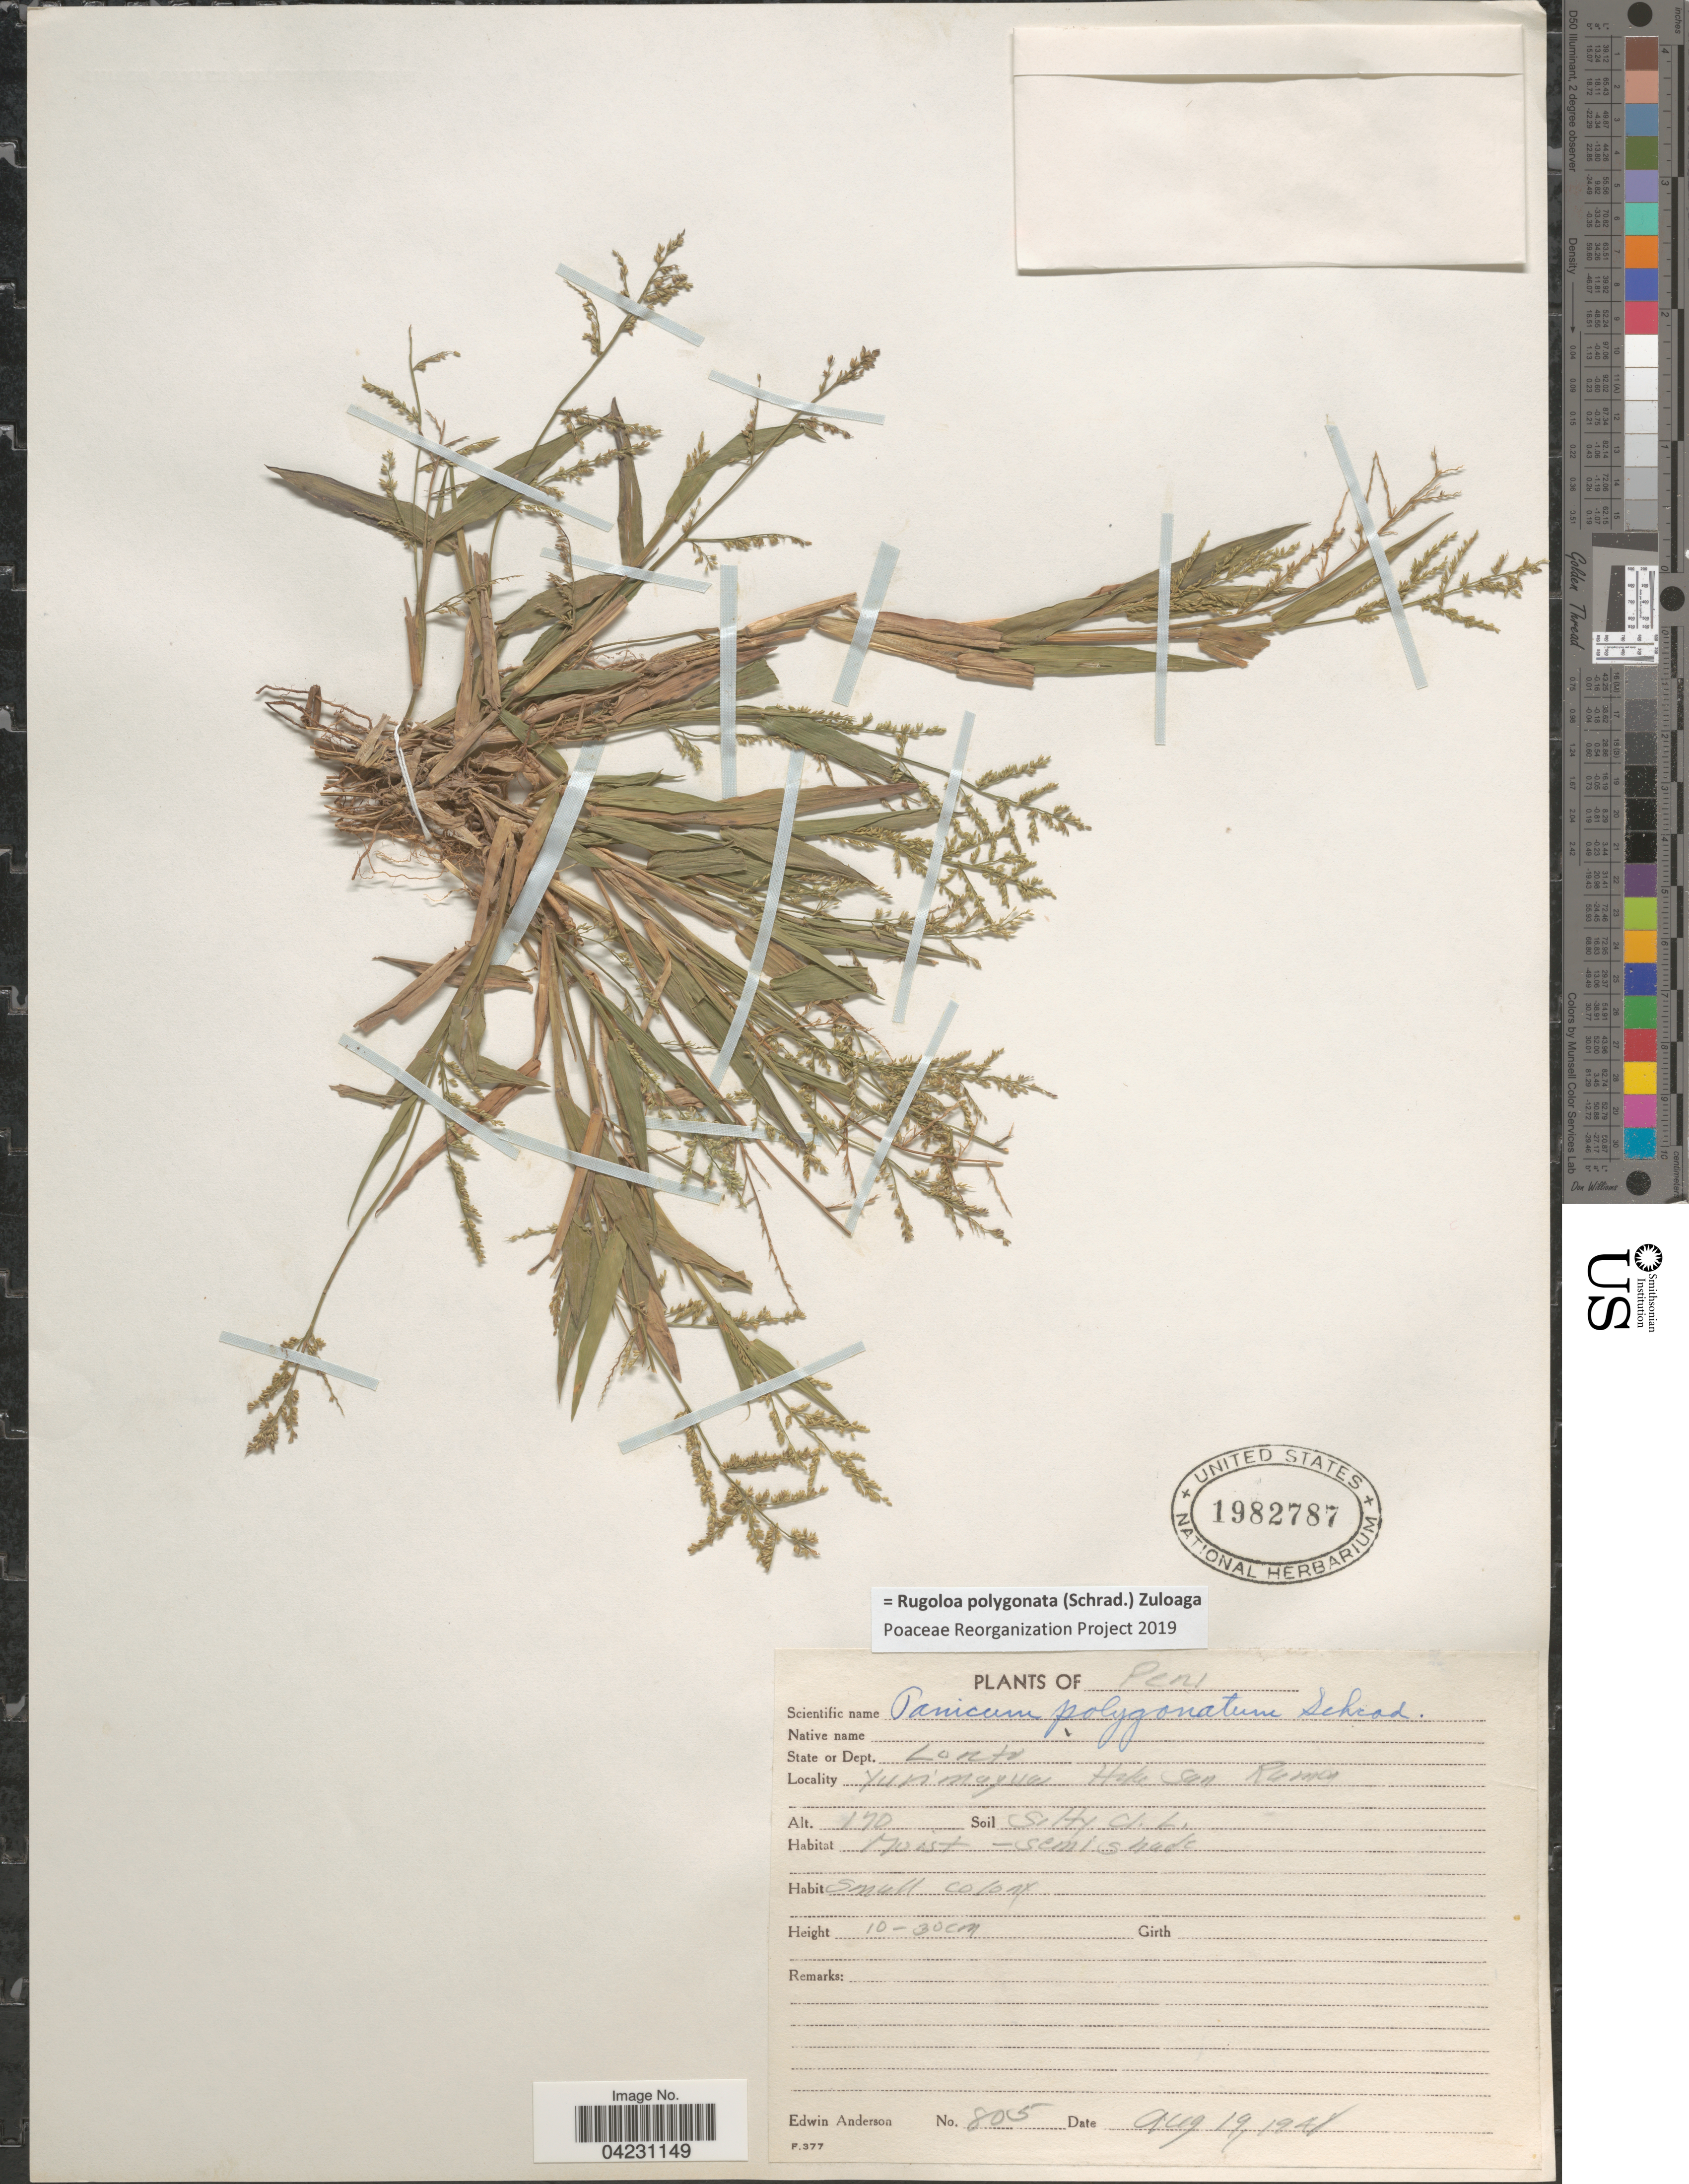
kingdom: Plantae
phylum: Tracheophyta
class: Liliopsida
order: Poales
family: Poaceae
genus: Rugoloa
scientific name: Rugoloa polygonata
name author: (Schrad.) Zuloaga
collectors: E. Anderson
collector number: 805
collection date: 1948-08-19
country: Peru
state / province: Loreto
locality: Yurimaguas, Hike San Roman.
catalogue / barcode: US 1982787